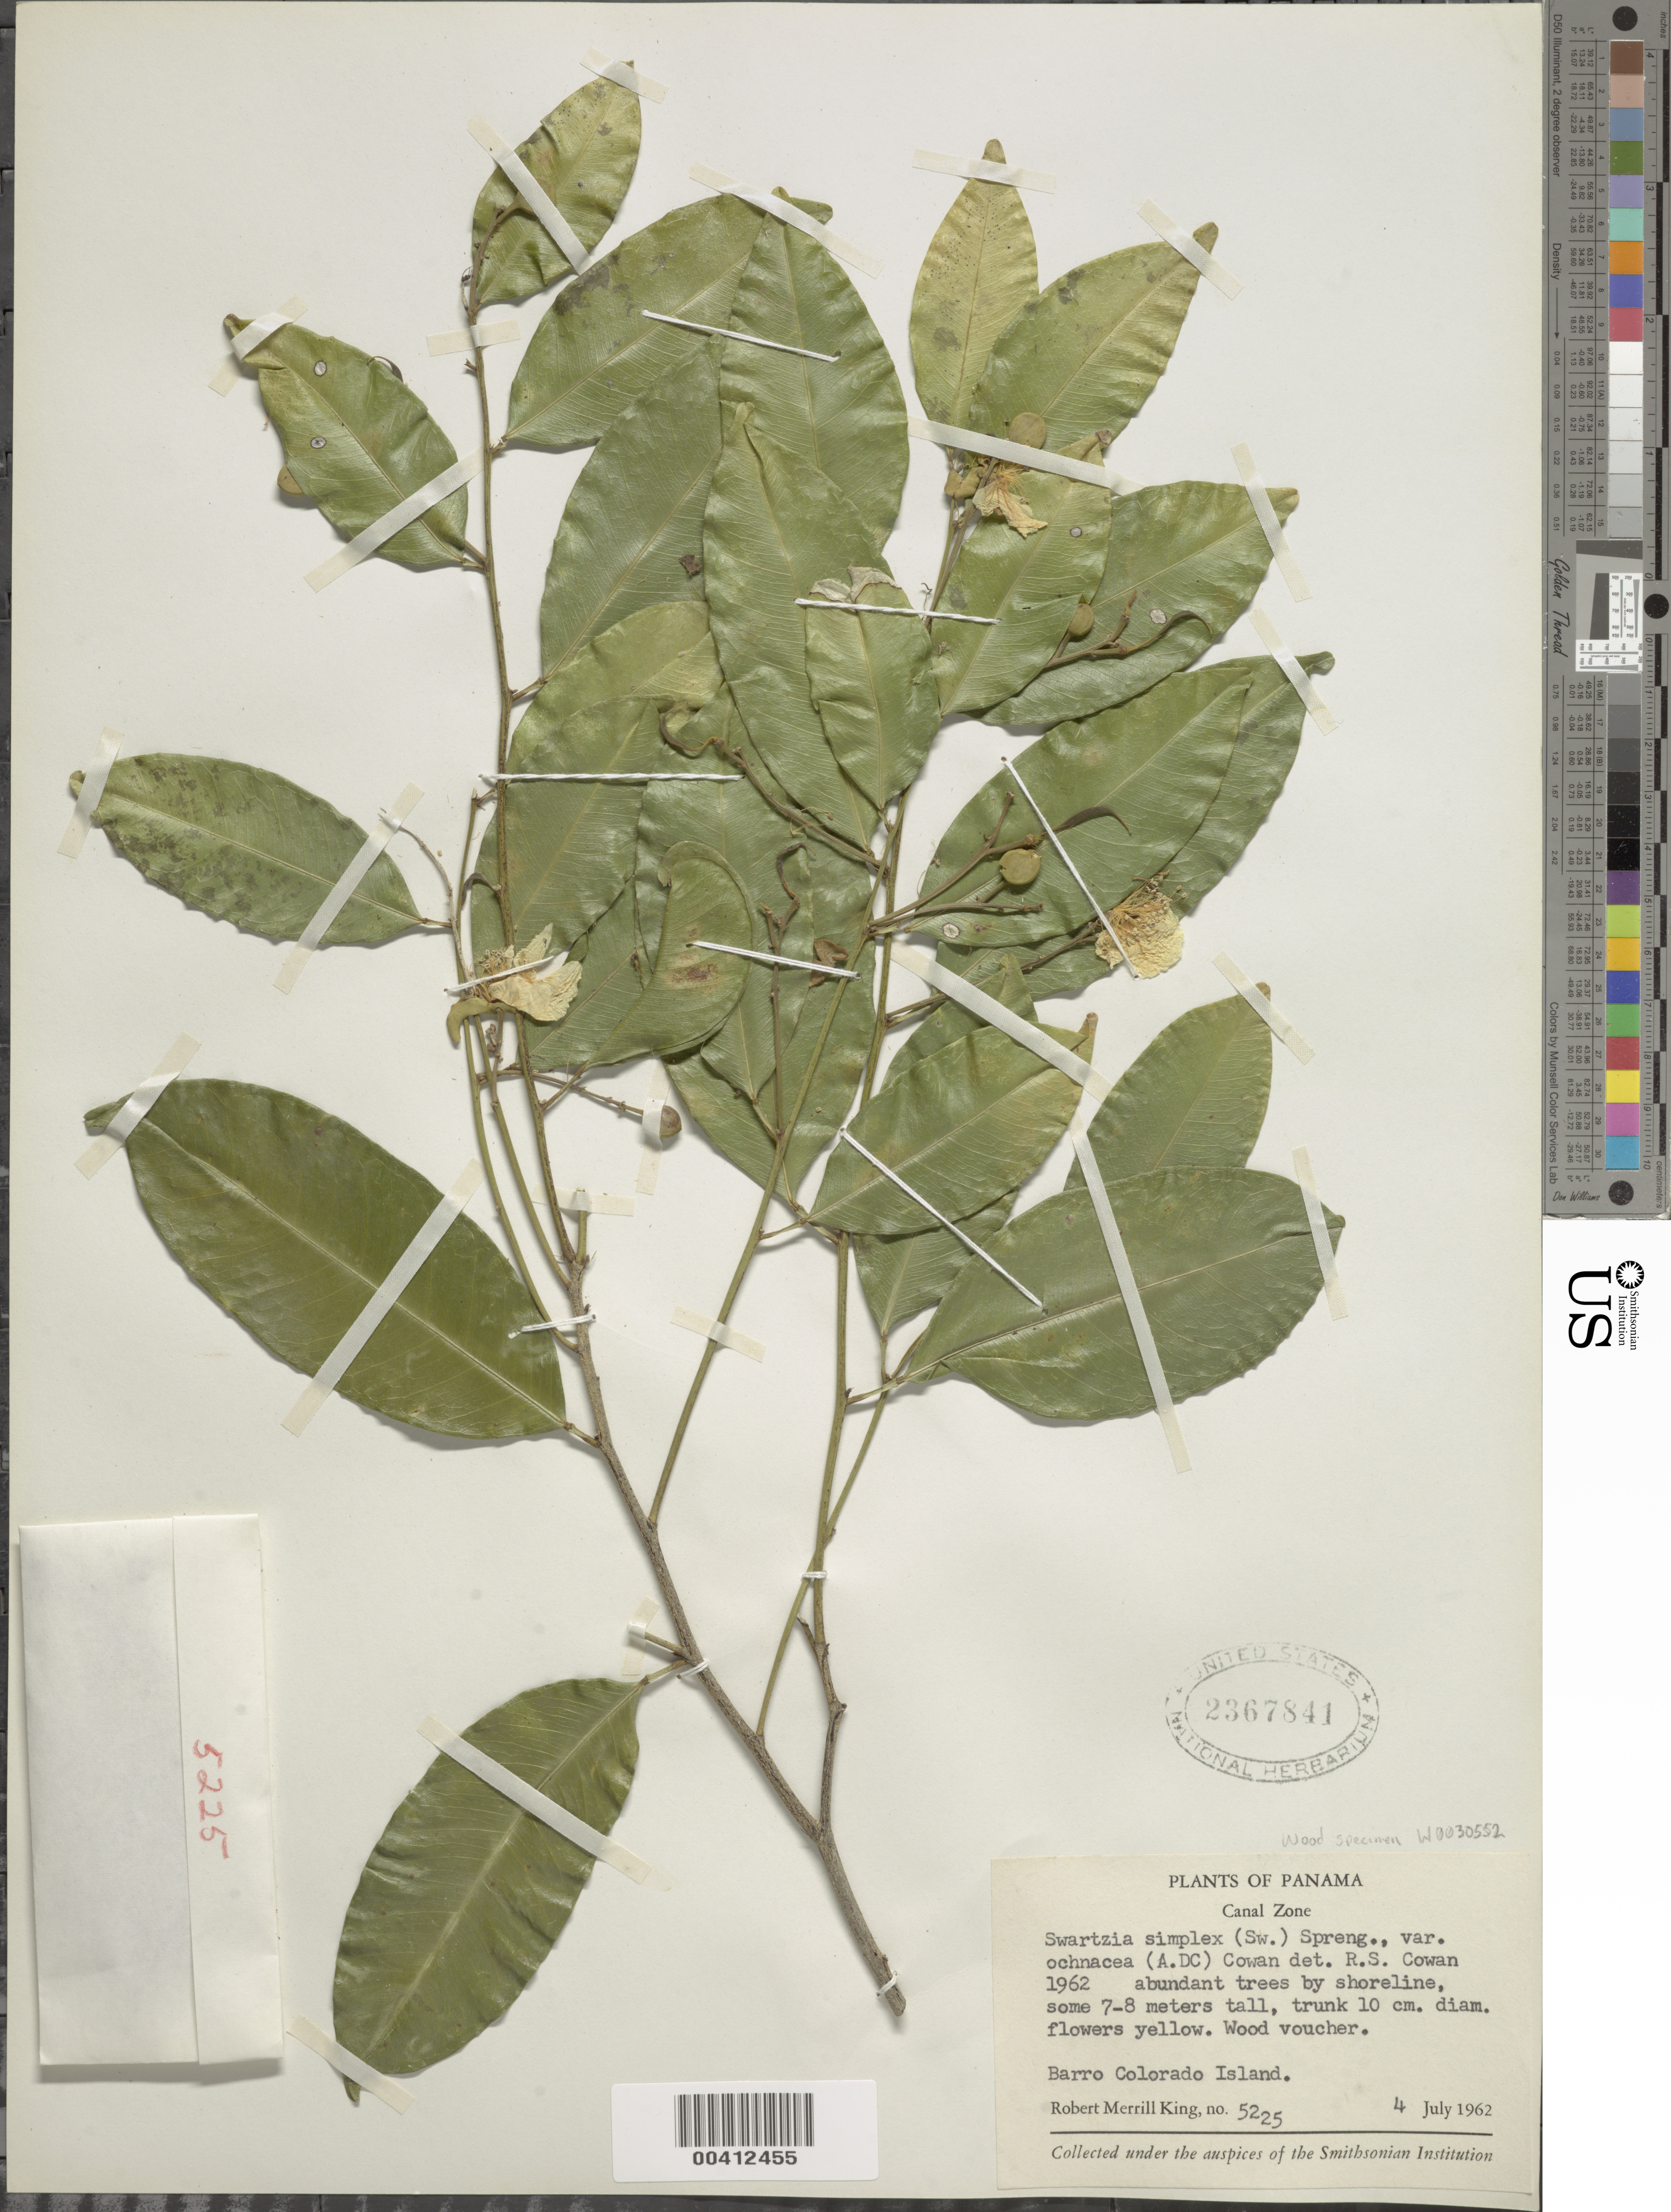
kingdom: Plantae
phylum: Tracheophyta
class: Magnoliopsida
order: Fabales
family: Fabaceae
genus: Swartzia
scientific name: Swartzia simplex var. ochnacea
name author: (DC.) R.S. Cowan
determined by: Cowan, R. S.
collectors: R. M. King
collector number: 5225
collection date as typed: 04 Jul 1962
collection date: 1962-07-04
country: Panama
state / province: Panamá Oeste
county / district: Canal Zone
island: Barro Colorado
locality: Barro Colorado I.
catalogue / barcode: US 2367841